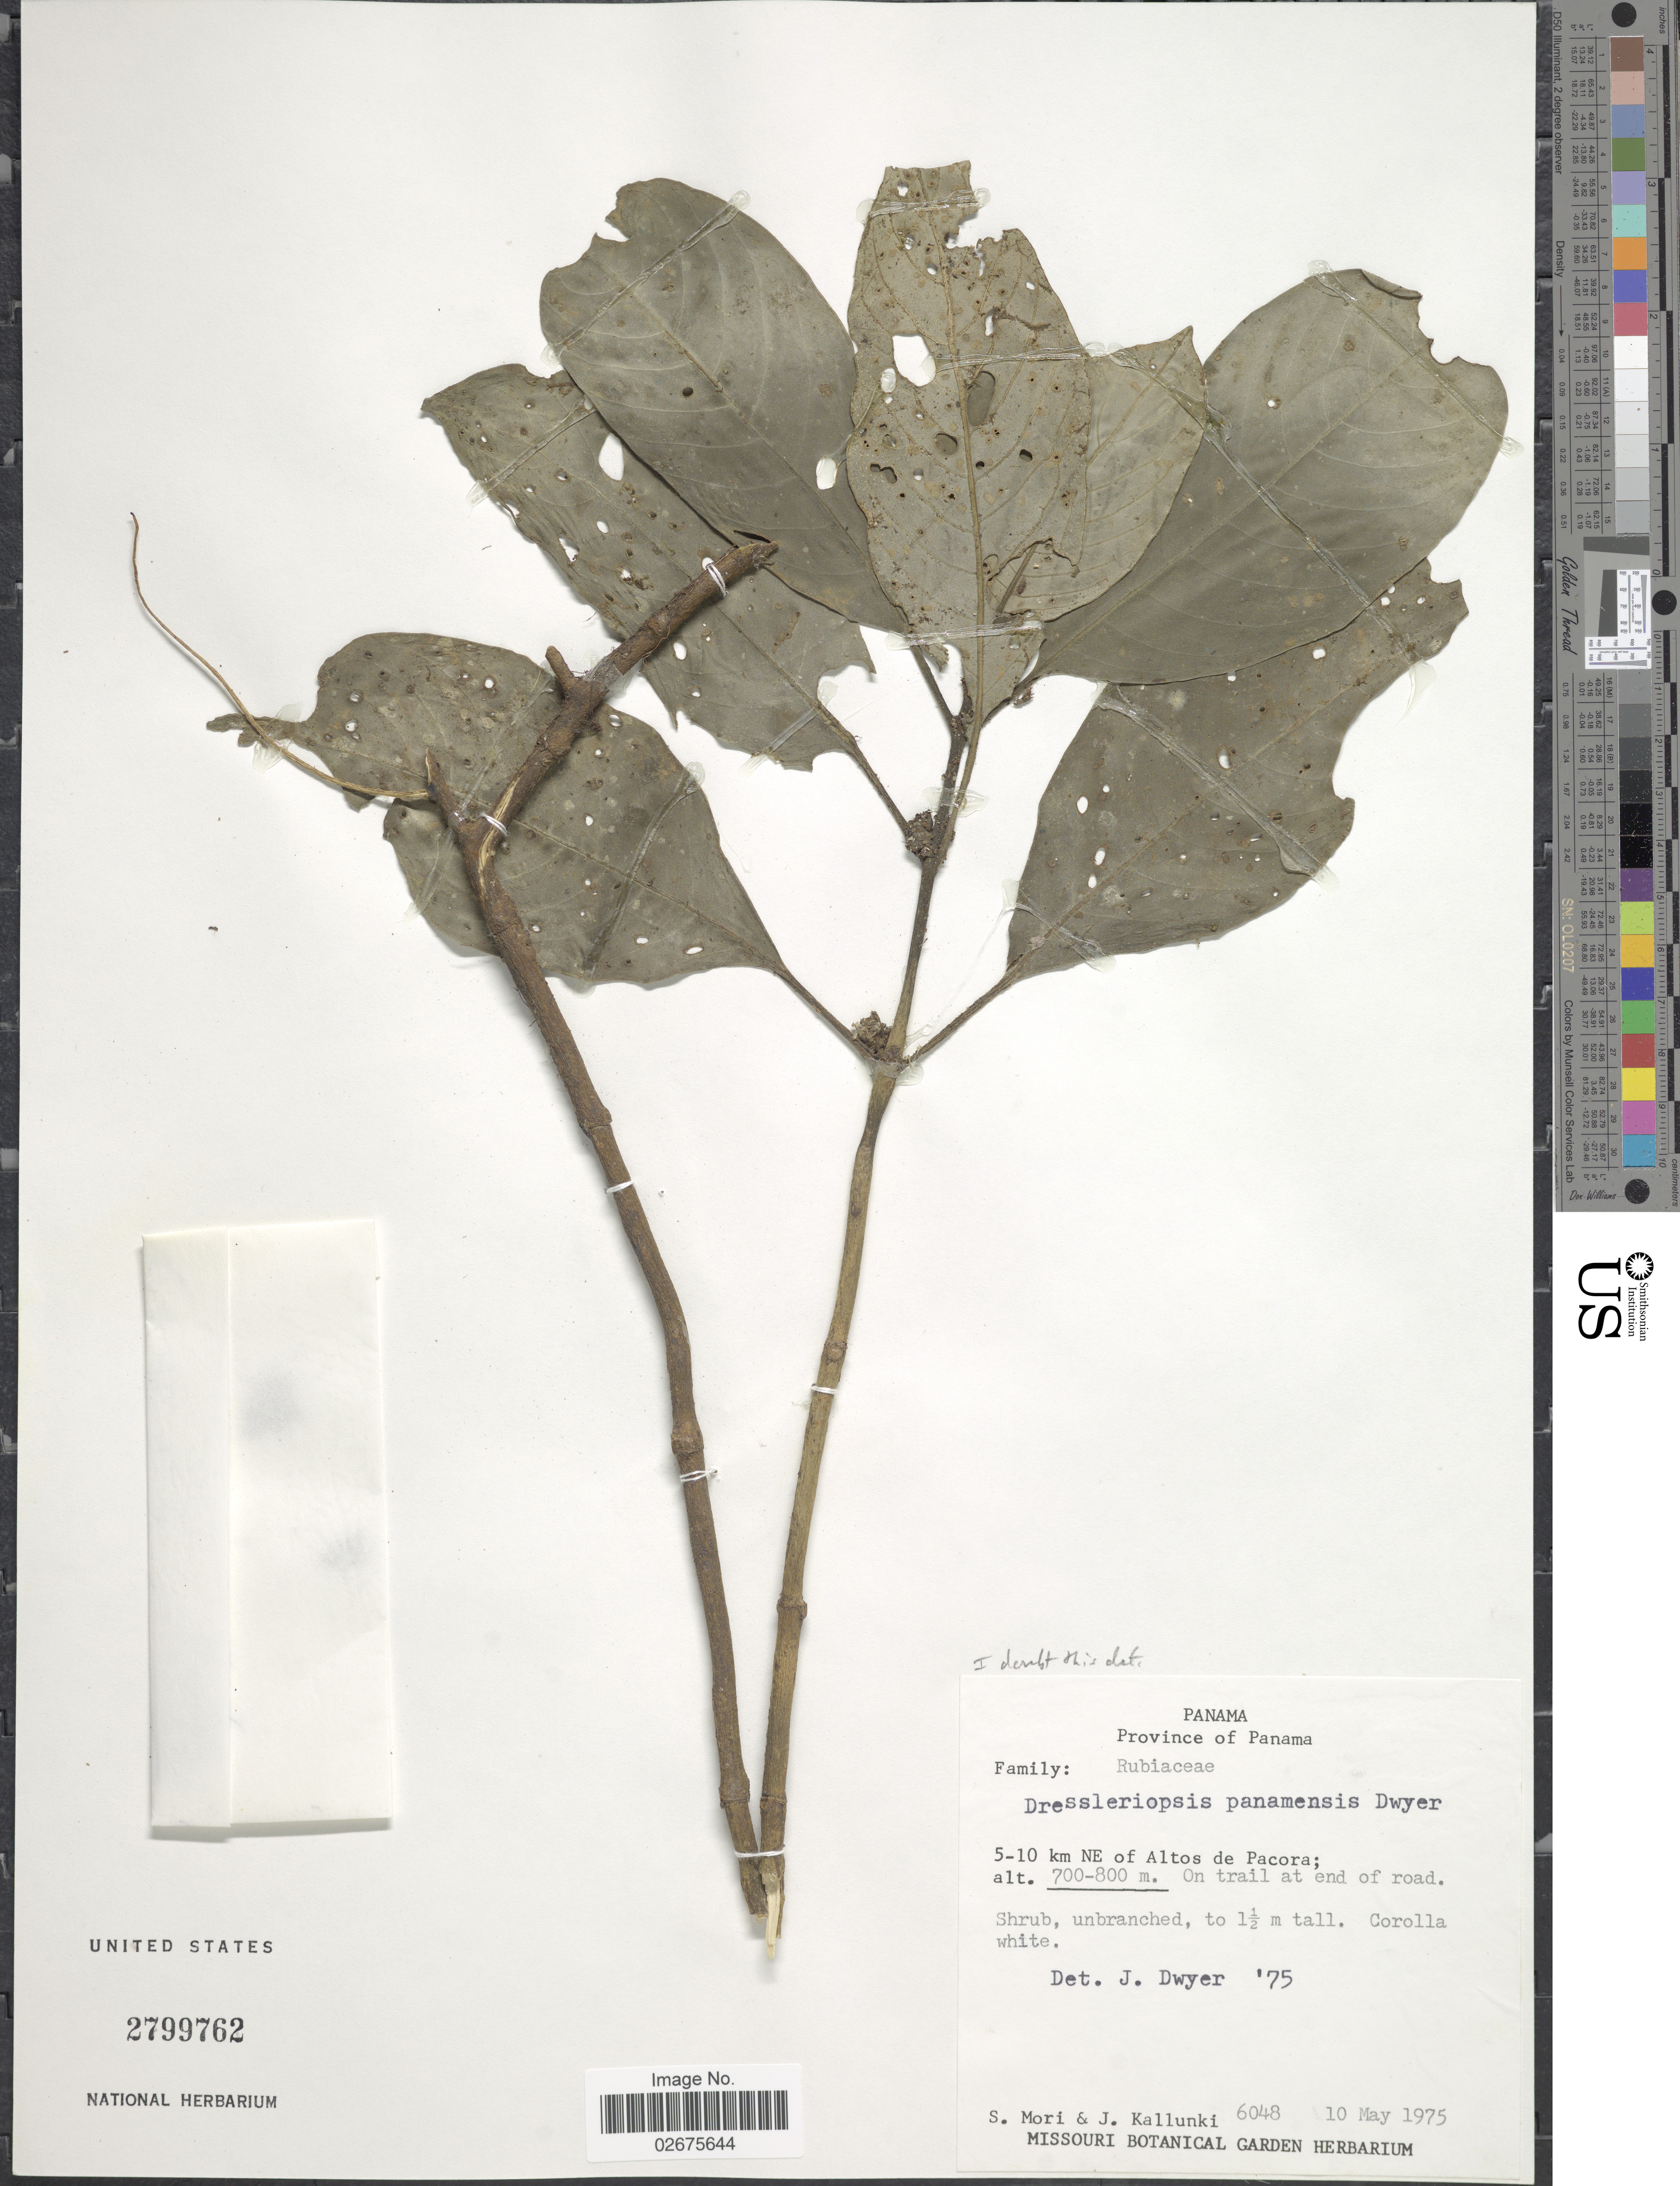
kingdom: Plantae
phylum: Tracheophyta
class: Magnoliopsida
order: Gentianales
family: Rubiaceae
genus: Lasianthus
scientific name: Lasianthus panamensis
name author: (Dwyer) Robbrecht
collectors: S. Mori & J. Kallunki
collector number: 6048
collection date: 1975-05-10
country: Panama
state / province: Panamá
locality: Province of Panama, 5-10 km NE of Altos de Pacora: On trail at end of road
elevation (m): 700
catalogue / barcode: US 2799762